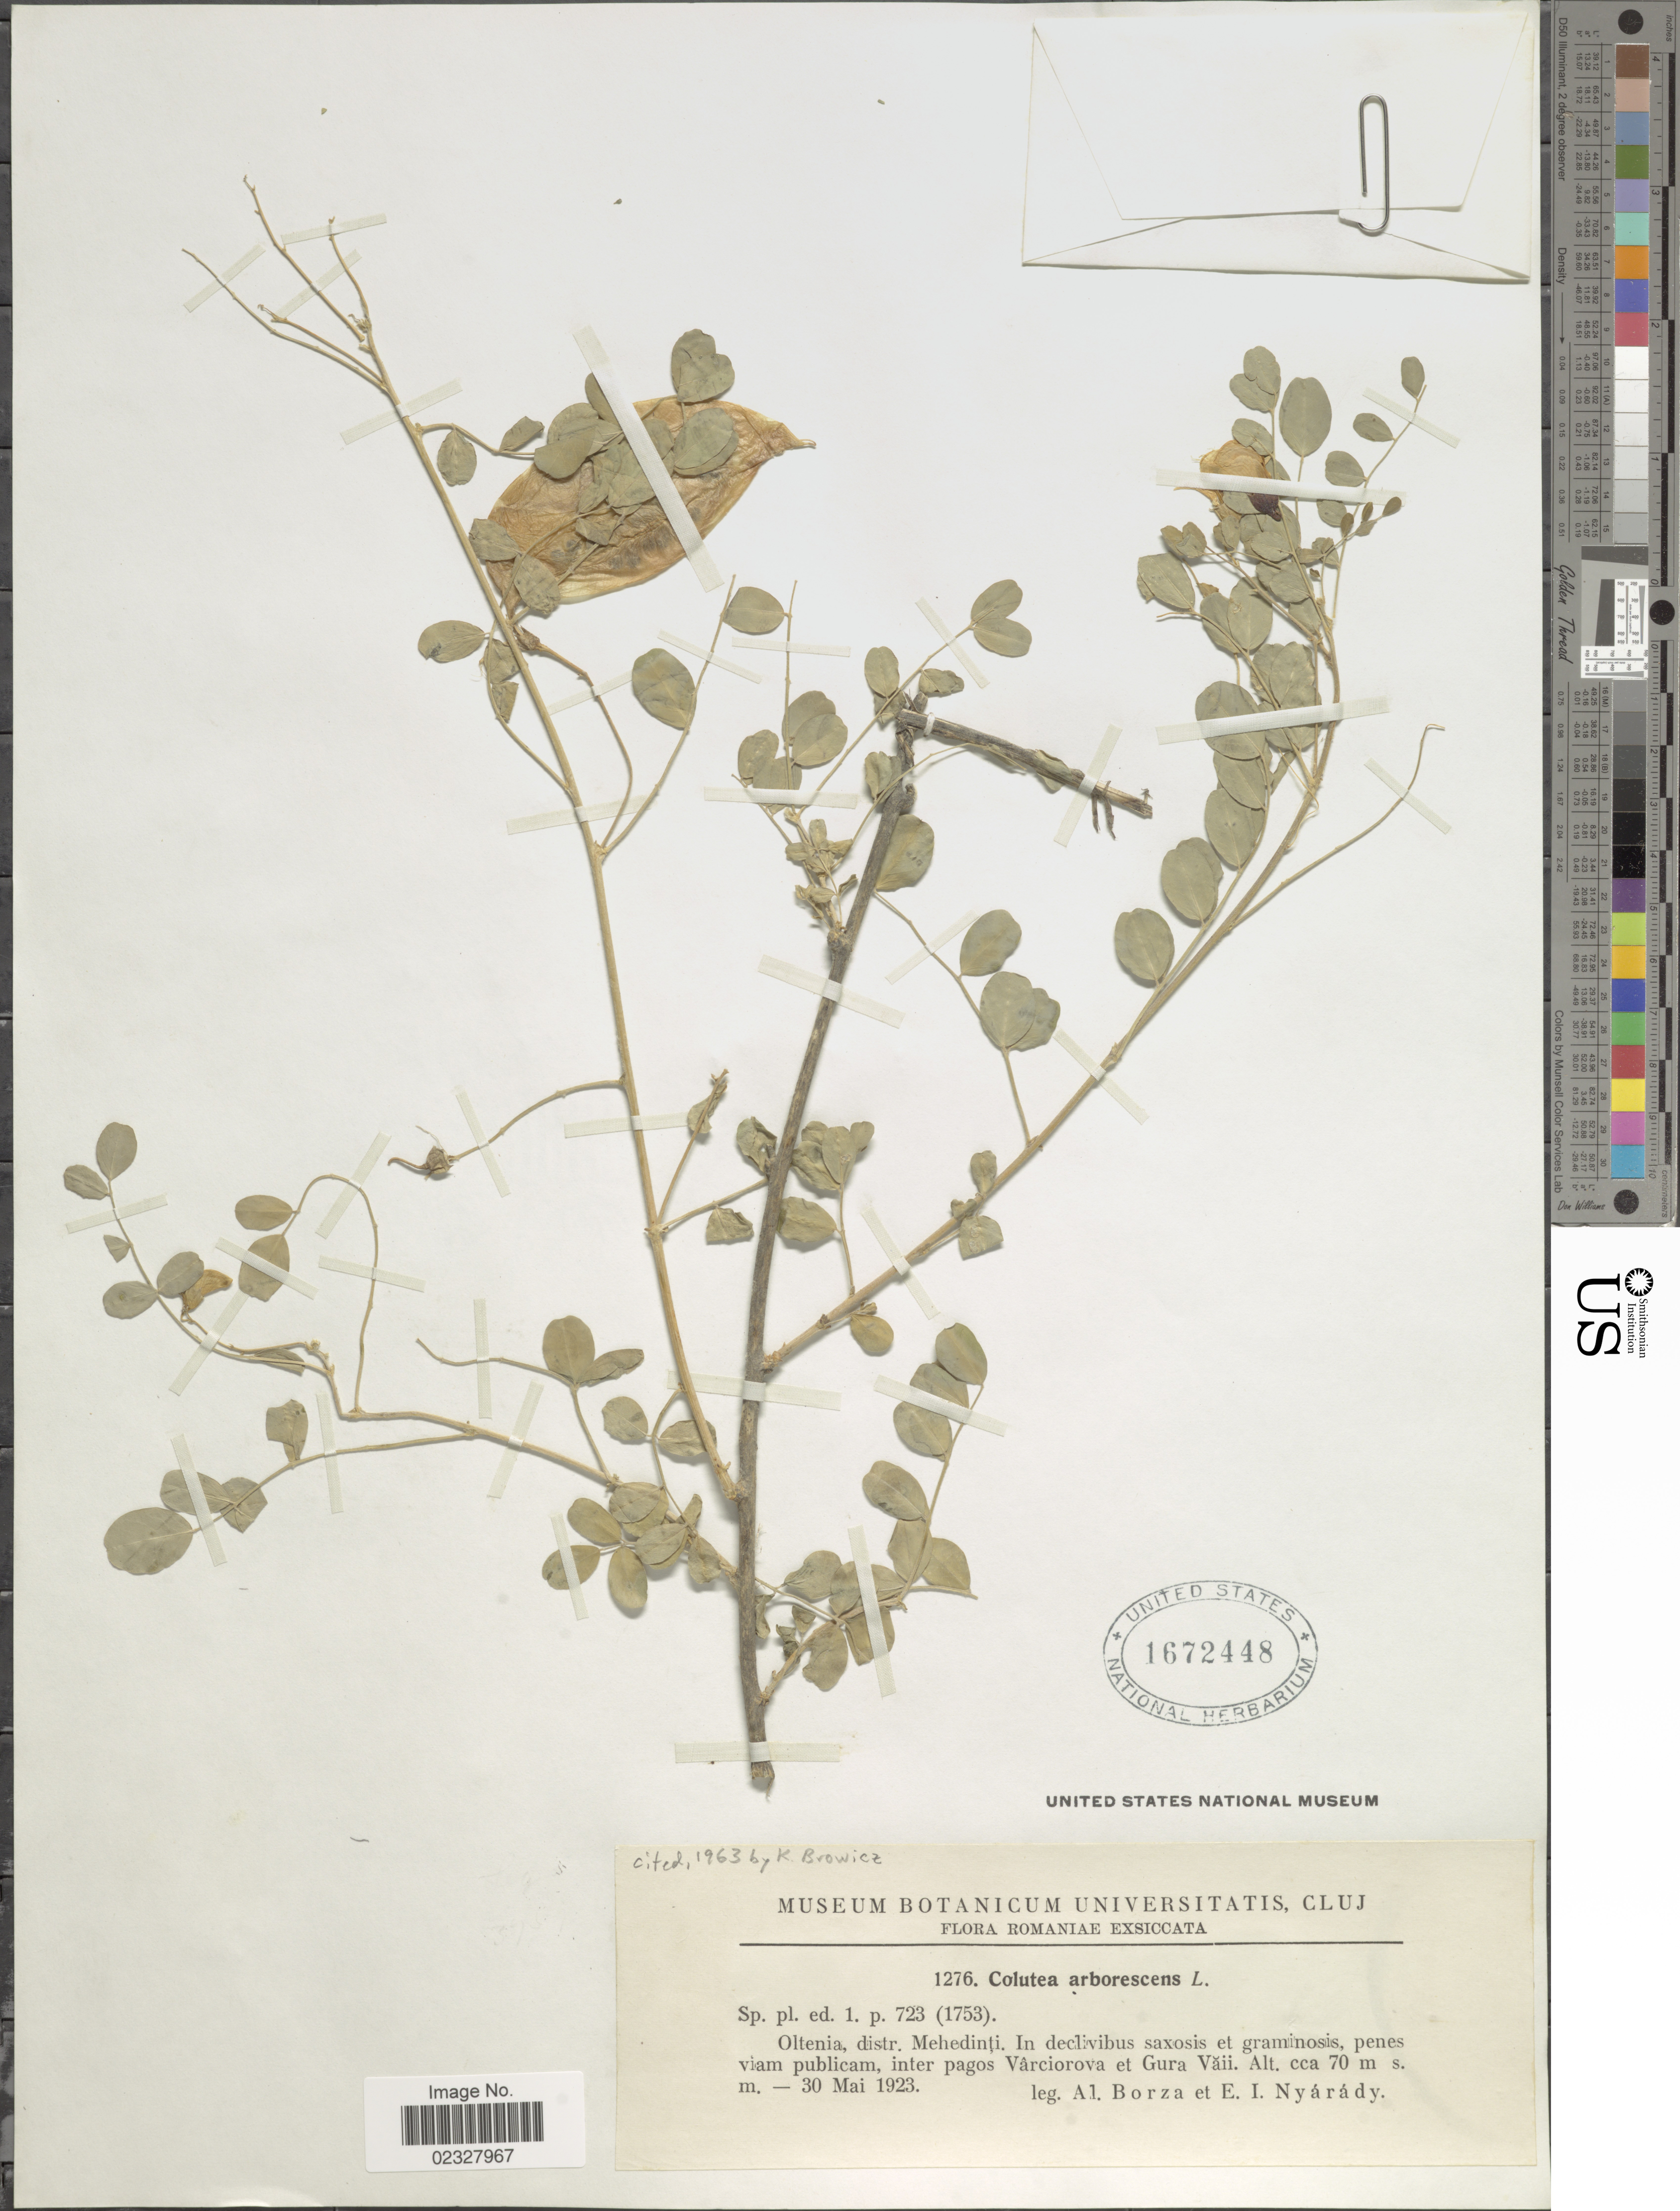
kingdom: Plantae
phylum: Tracheophyta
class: Magnoliopsida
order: Fabales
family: Fabaceae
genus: Colutea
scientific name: Colutea arborescens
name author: L.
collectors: A. Borza & E. Nyárády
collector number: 1276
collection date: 1923-05-30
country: Romania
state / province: Mehedinti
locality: Oltenia. In declivibus saxosis et graminosis, penes vlam publicam, inter pagos Varciorova et Gura Vaii [interpreted]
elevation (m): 70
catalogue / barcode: US 1672448